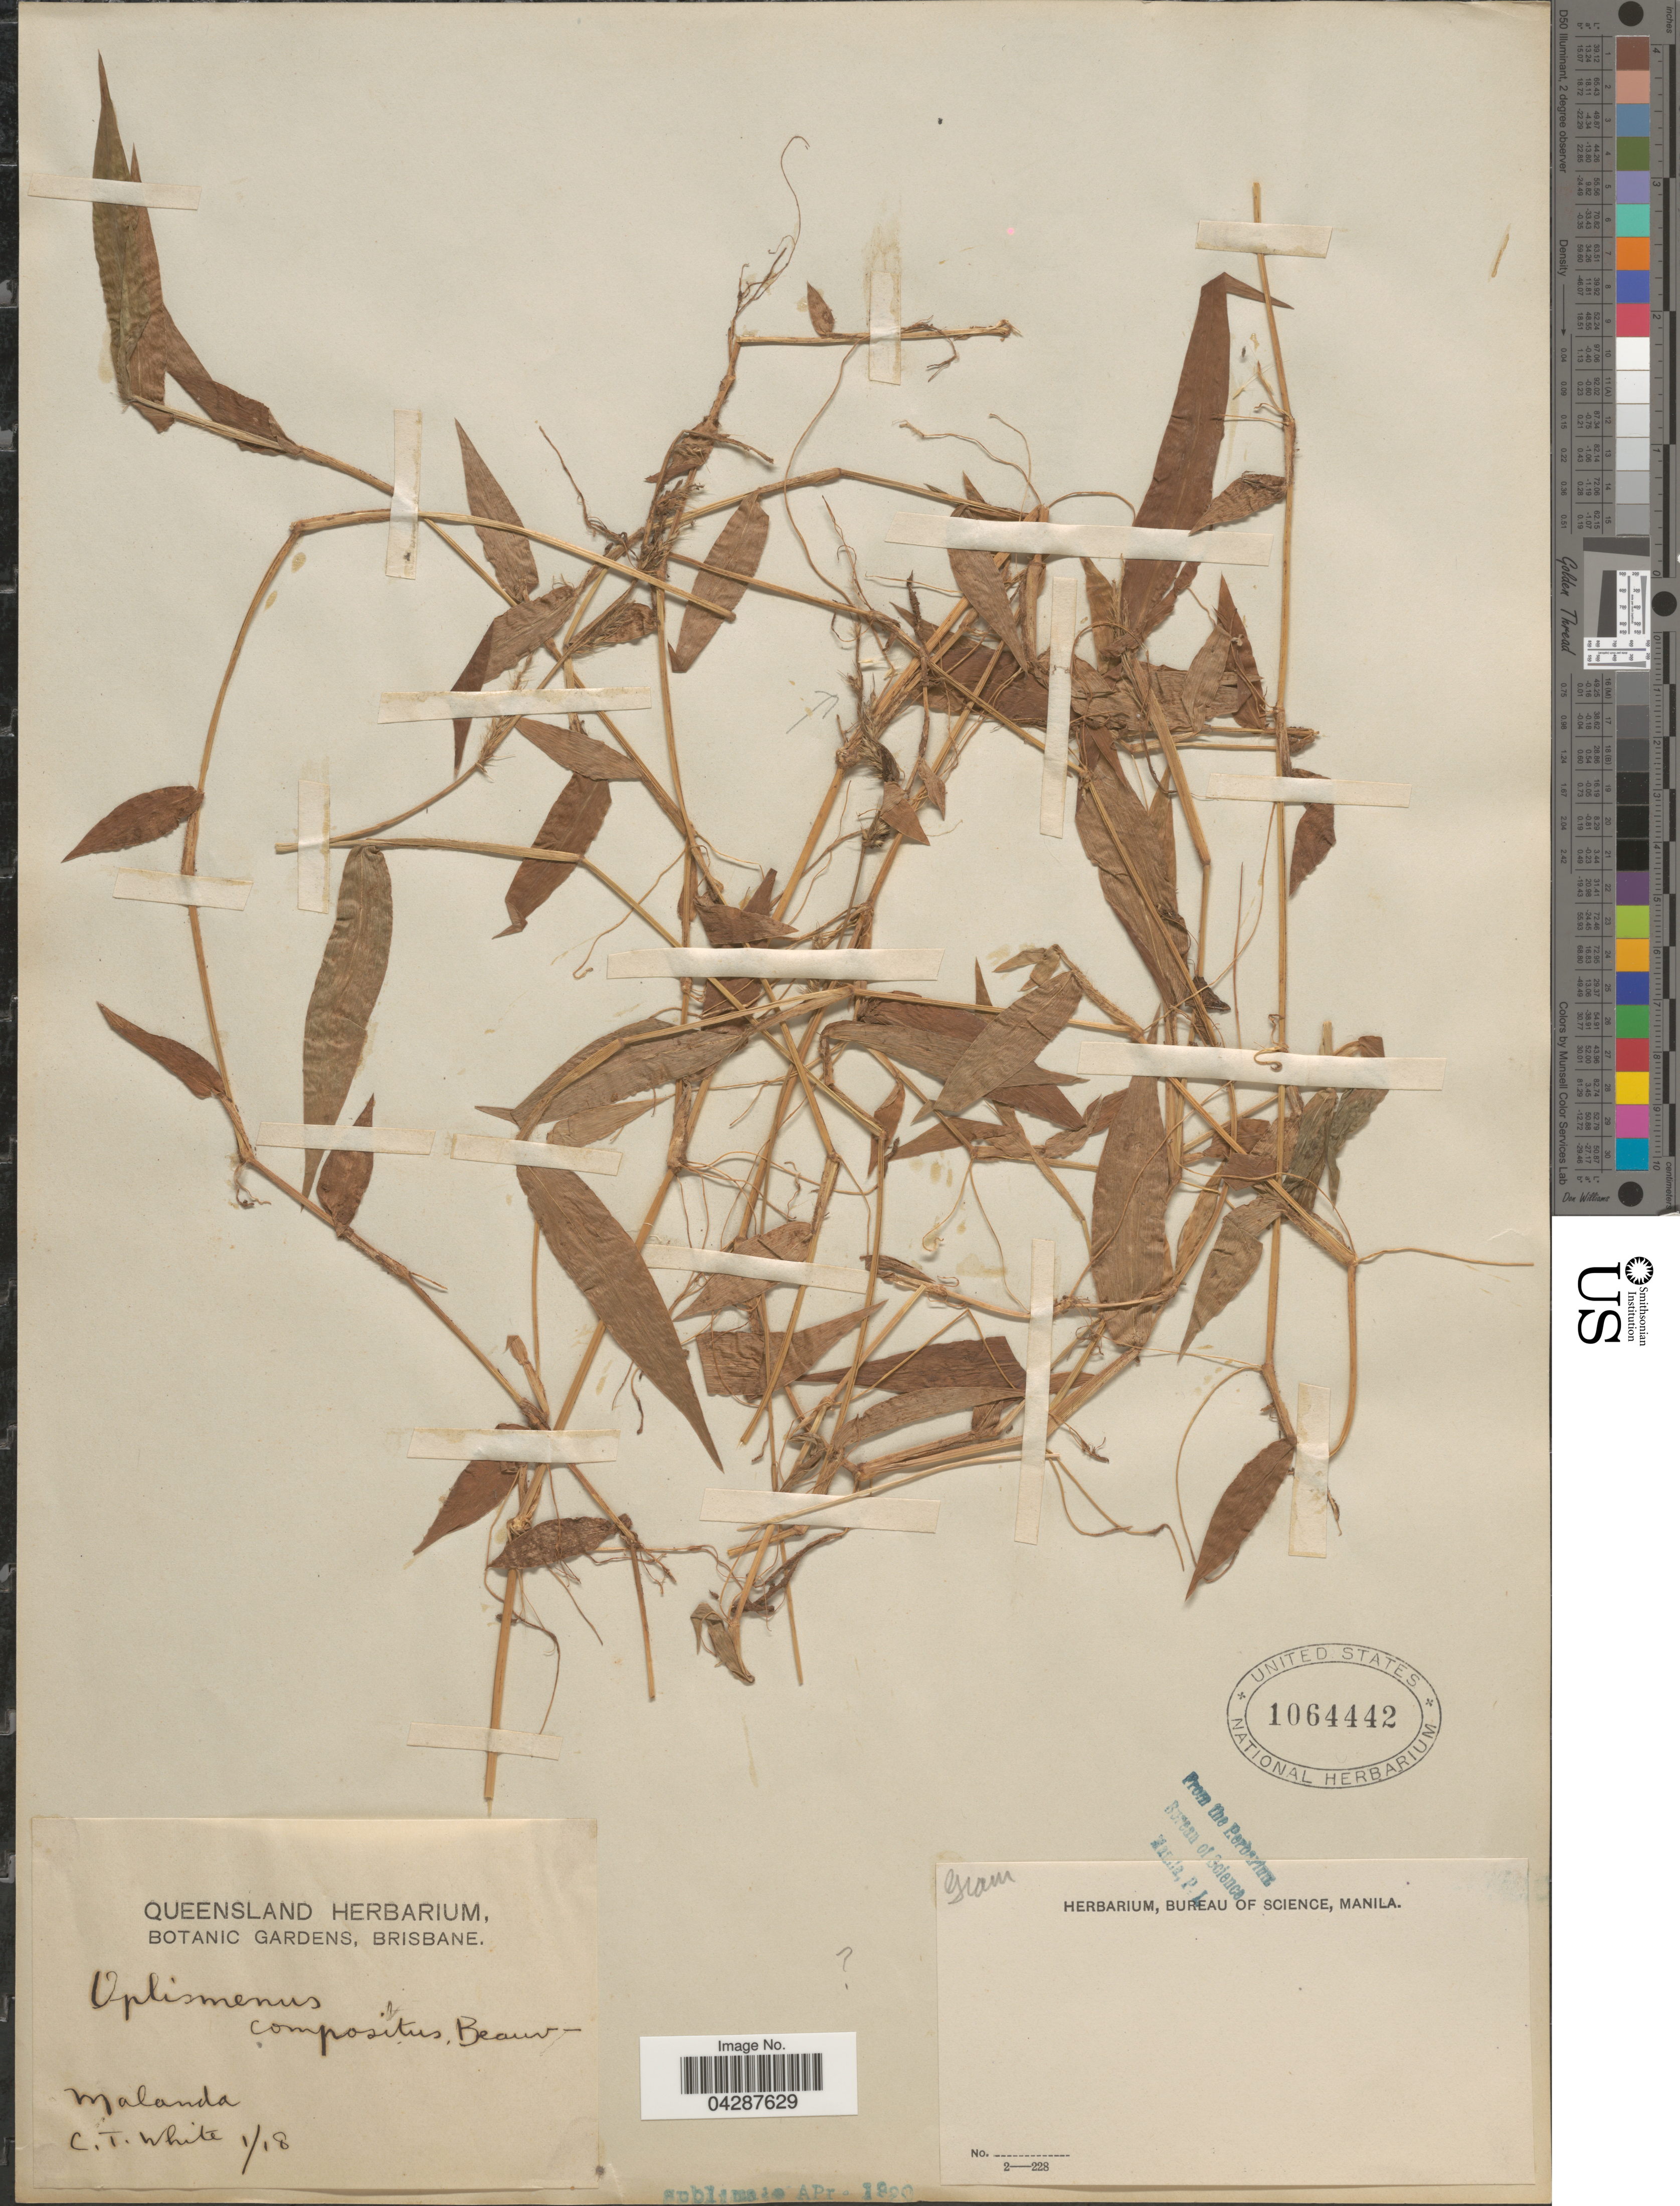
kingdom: Plantae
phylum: Tracheophyta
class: Liliopsida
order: Poales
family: Poaceae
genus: Oplismenus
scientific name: Oplismenus compositus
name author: (L.) P. Beauv.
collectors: C. T. White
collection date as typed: Transcribed d/m/y: /1/18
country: Australia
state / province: Queensland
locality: Malandia.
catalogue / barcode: US 1064442